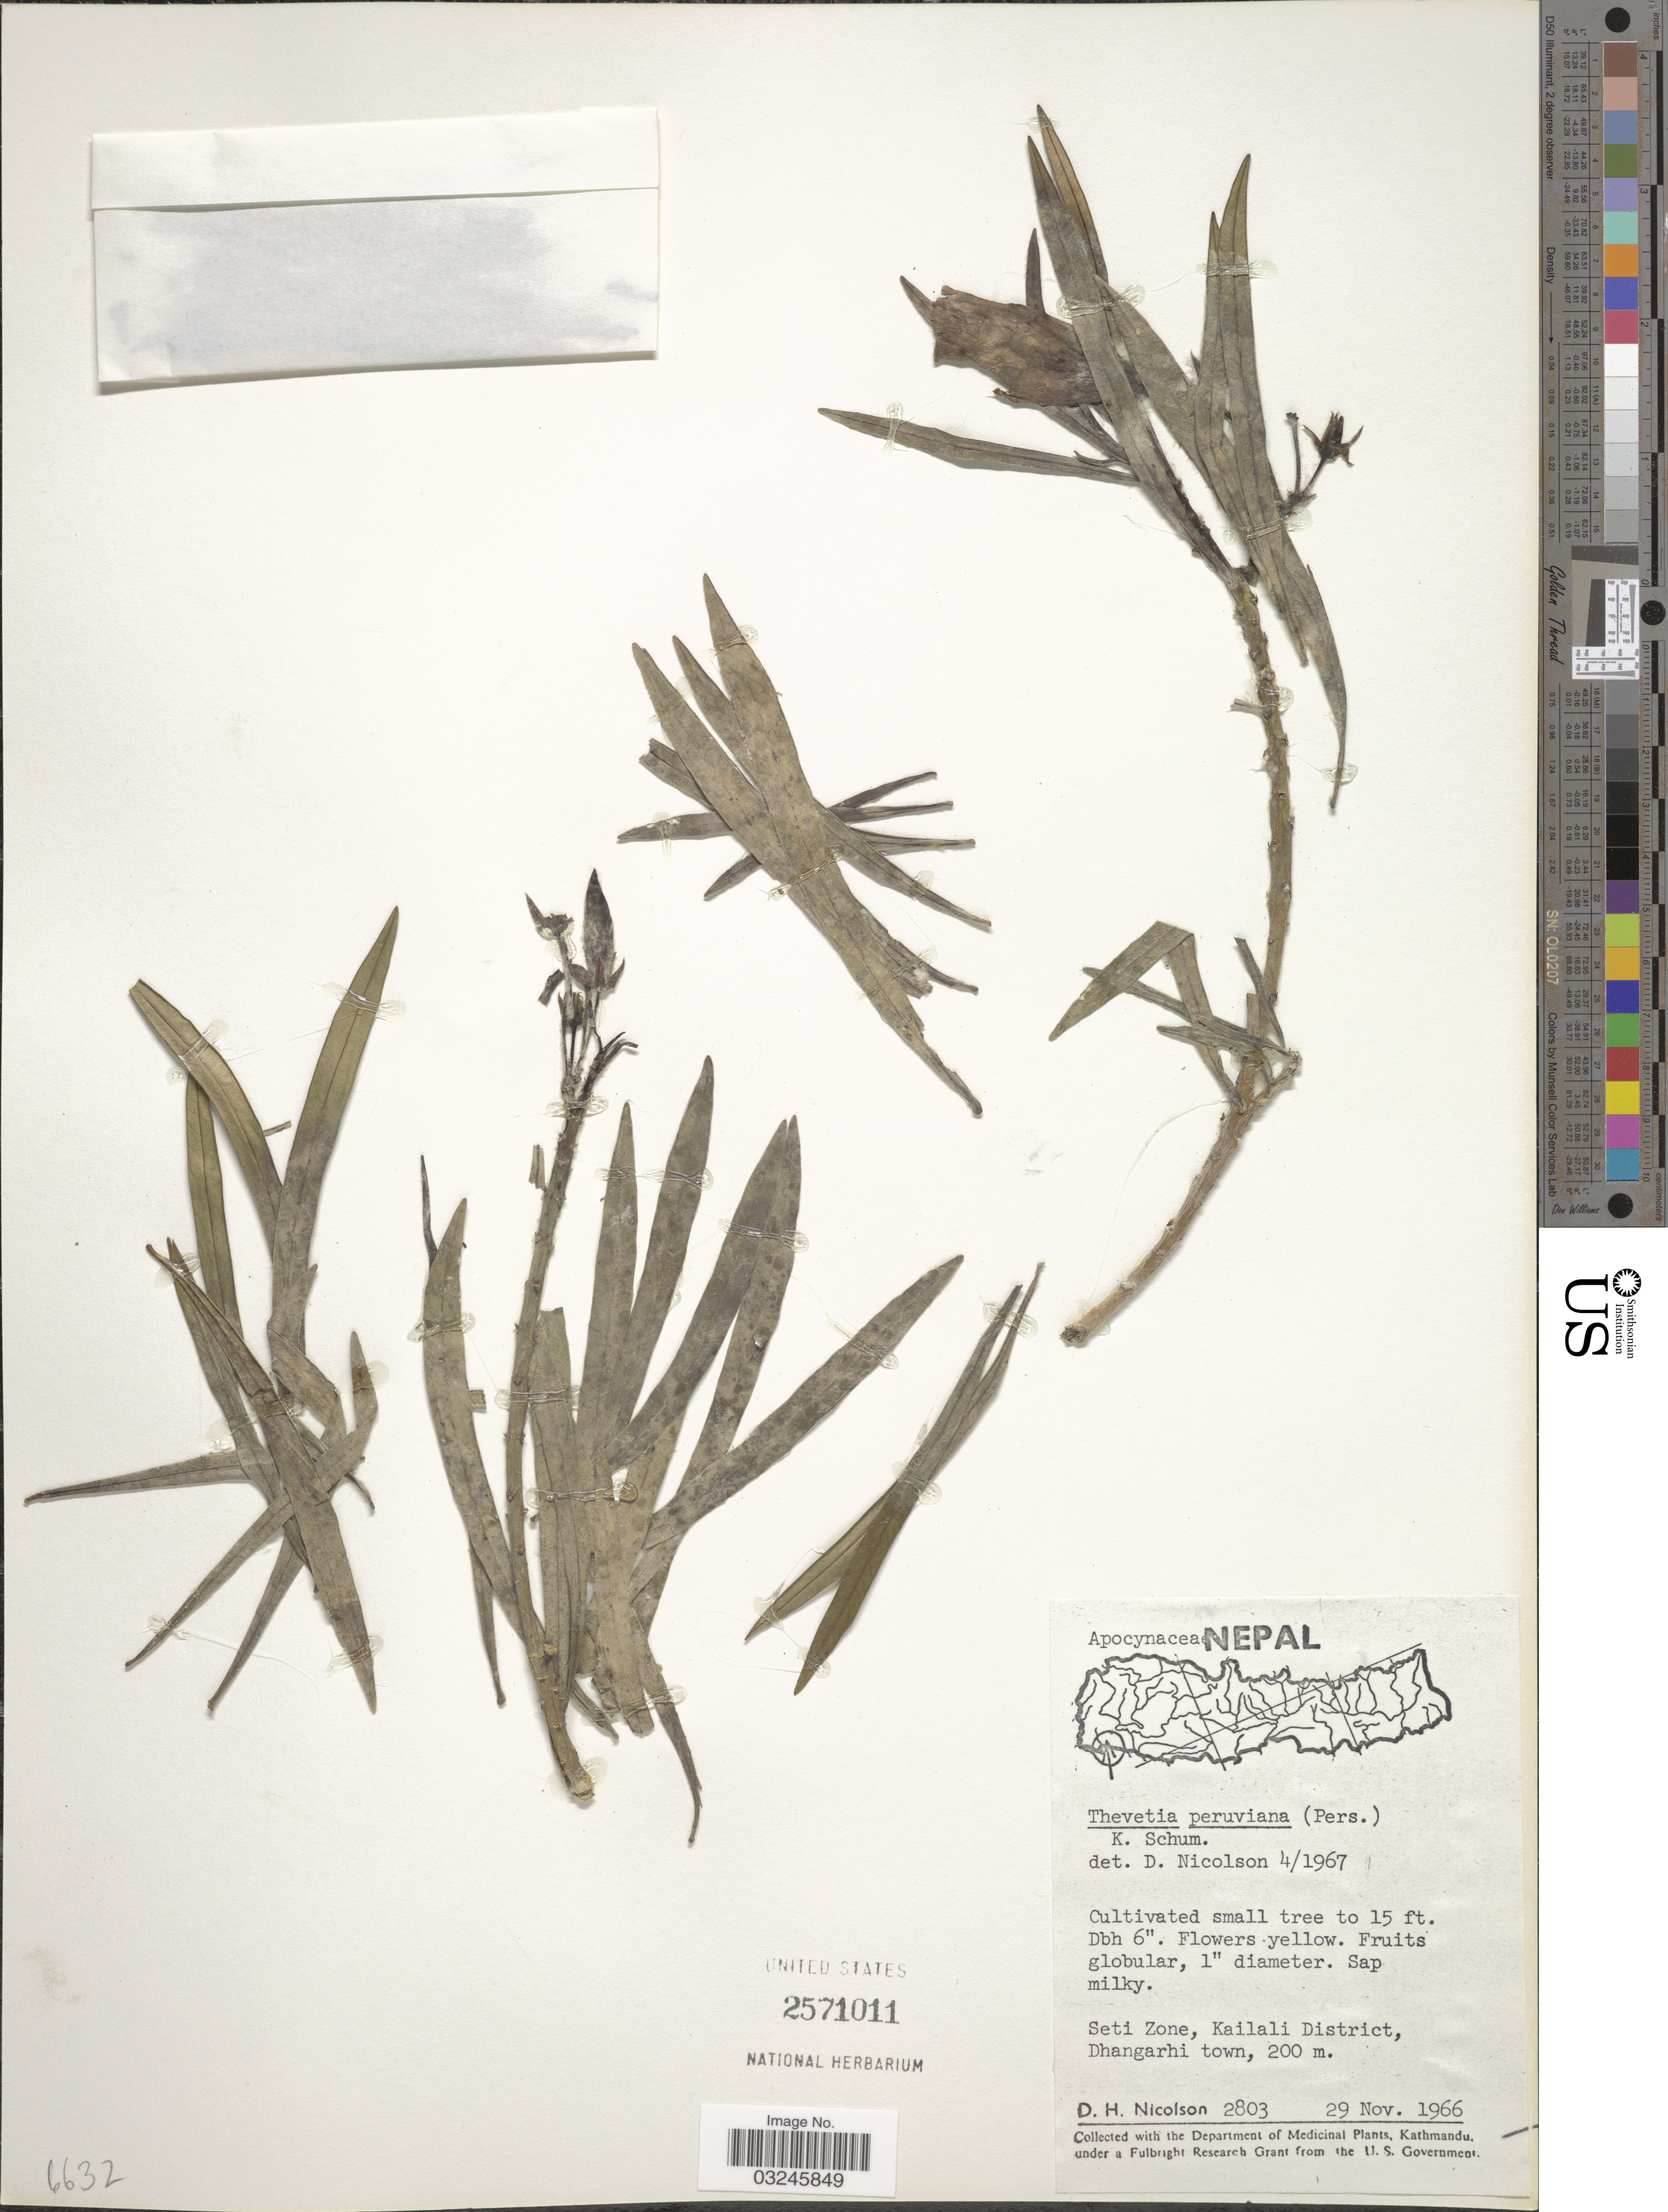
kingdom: Plantae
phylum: Tracheophyta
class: Magnoliopsida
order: Gentianales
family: Apocynaceae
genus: Thevetia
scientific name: Thevetia peruviana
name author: (Pers.) K. Schum.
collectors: D. H. Nicolson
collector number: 2803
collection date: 1966-11-29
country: Nepal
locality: Seti Zone, Kailali District, Dhangarhi town.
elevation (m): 200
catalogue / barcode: US 2571011